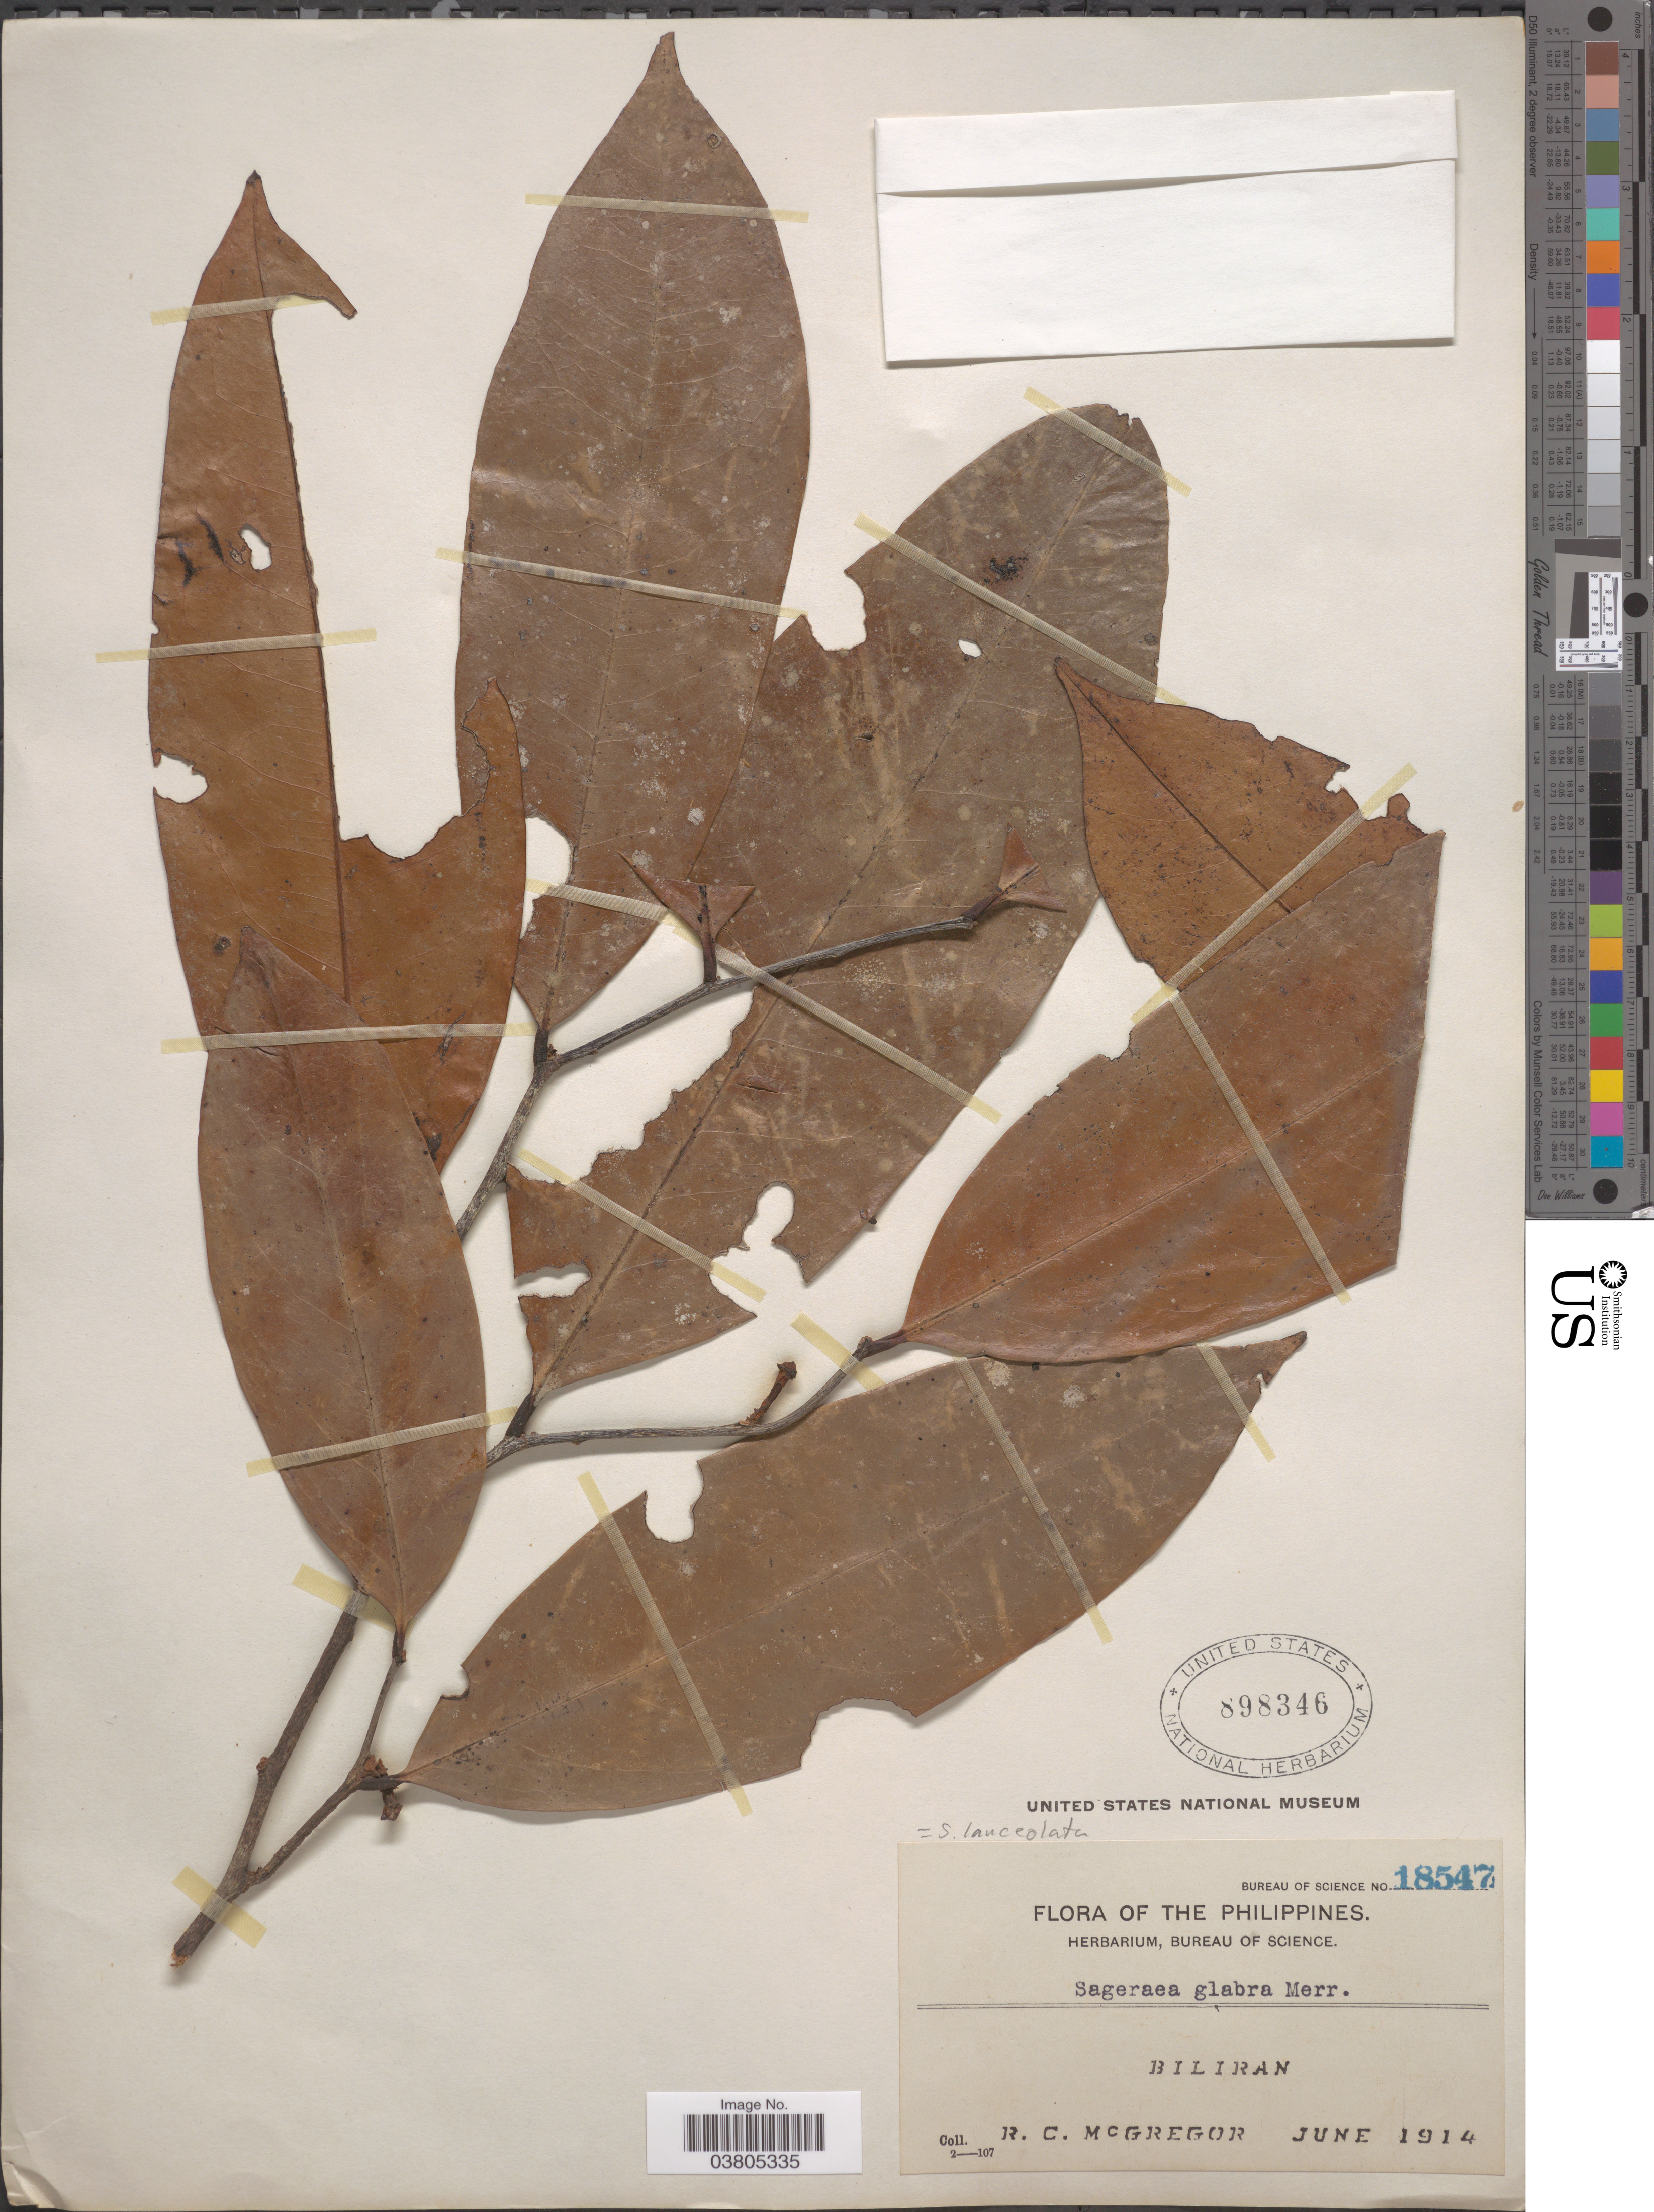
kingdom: Plantae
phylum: Tracheophyta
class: Magnoliopsida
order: Magnoliales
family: Annonaceae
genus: Sageraea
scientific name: Sageraea lanceolata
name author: Miq.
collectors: R. C. McGregor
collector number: Bureau of Science 18547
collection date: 1914-06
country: Philippines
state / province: Eastern Visayas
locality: Biliran.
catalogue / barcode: US 898346